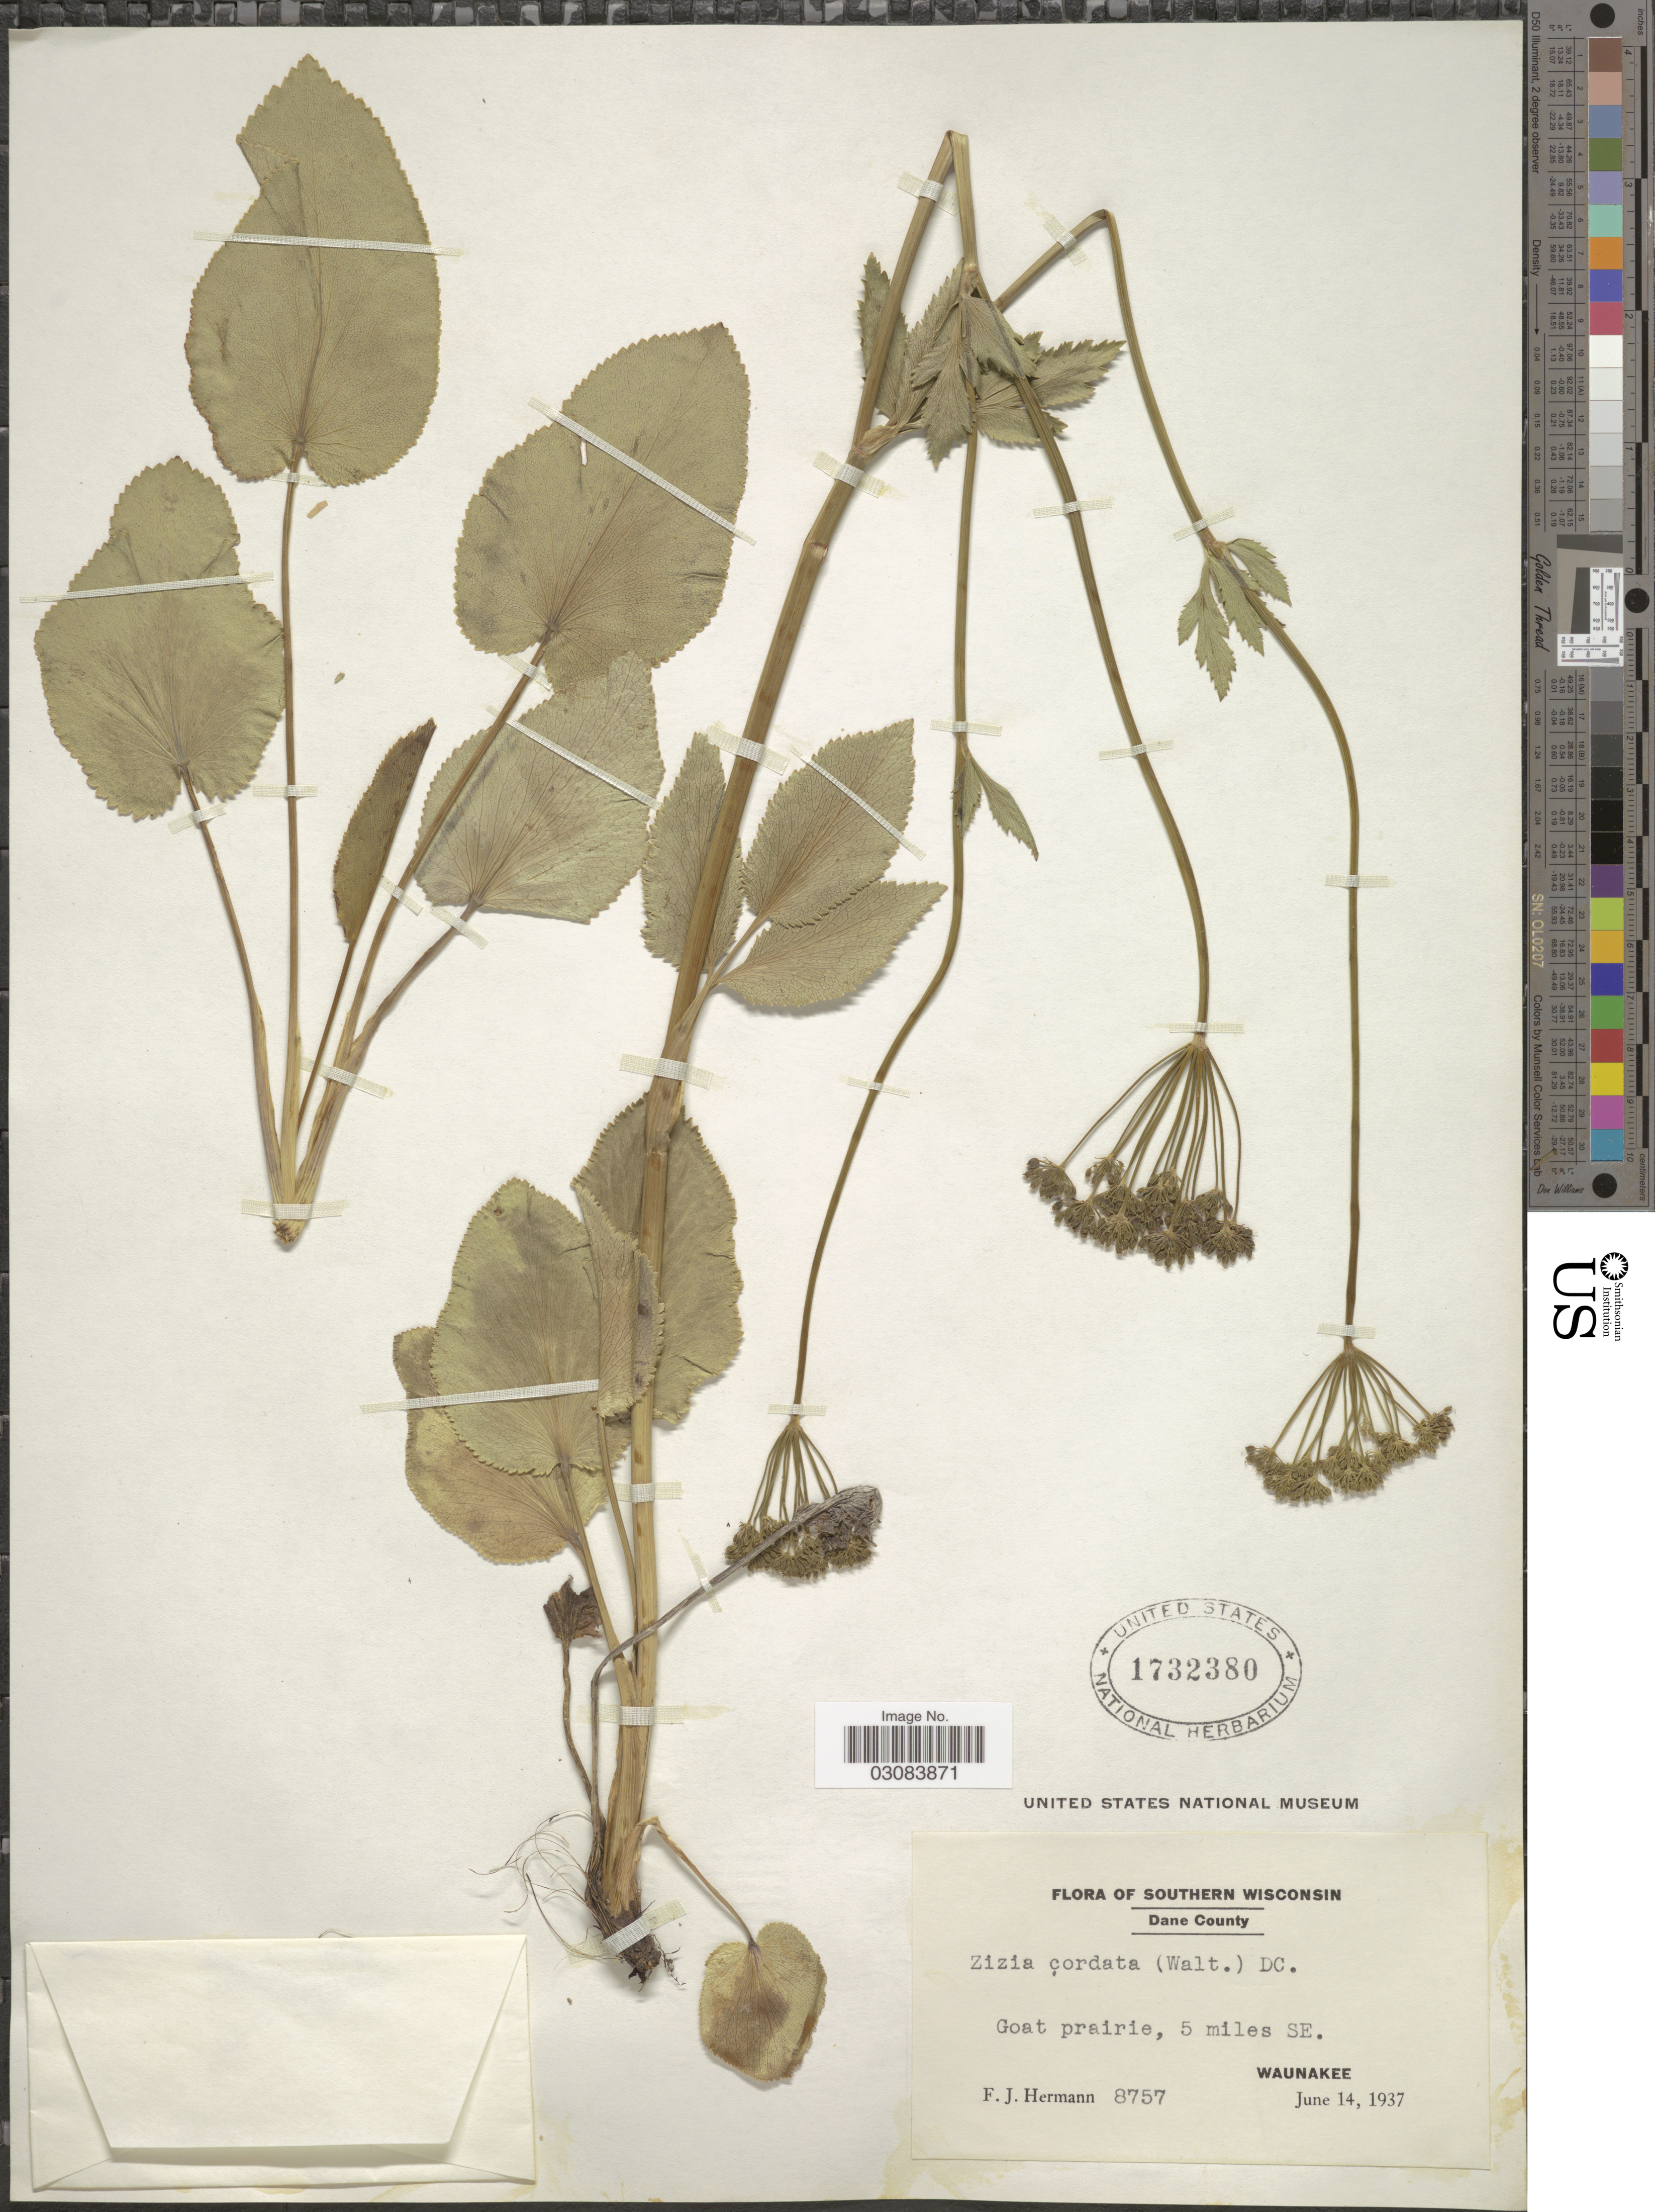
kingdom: Plantae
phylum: Tracheophyta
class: Magnoliopsida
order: Apiales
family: Apiaceae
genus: Zizia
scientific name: Zizia aptera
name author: (A. Gray) Fernald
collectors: F. J. Hermann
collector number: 8757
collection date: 1937-06-14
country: United States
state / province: Wisconsin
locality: Southern Wisconsin. Dane County. Goat prairie, 5 miles SE Waunakee.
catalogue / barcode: US 1732380